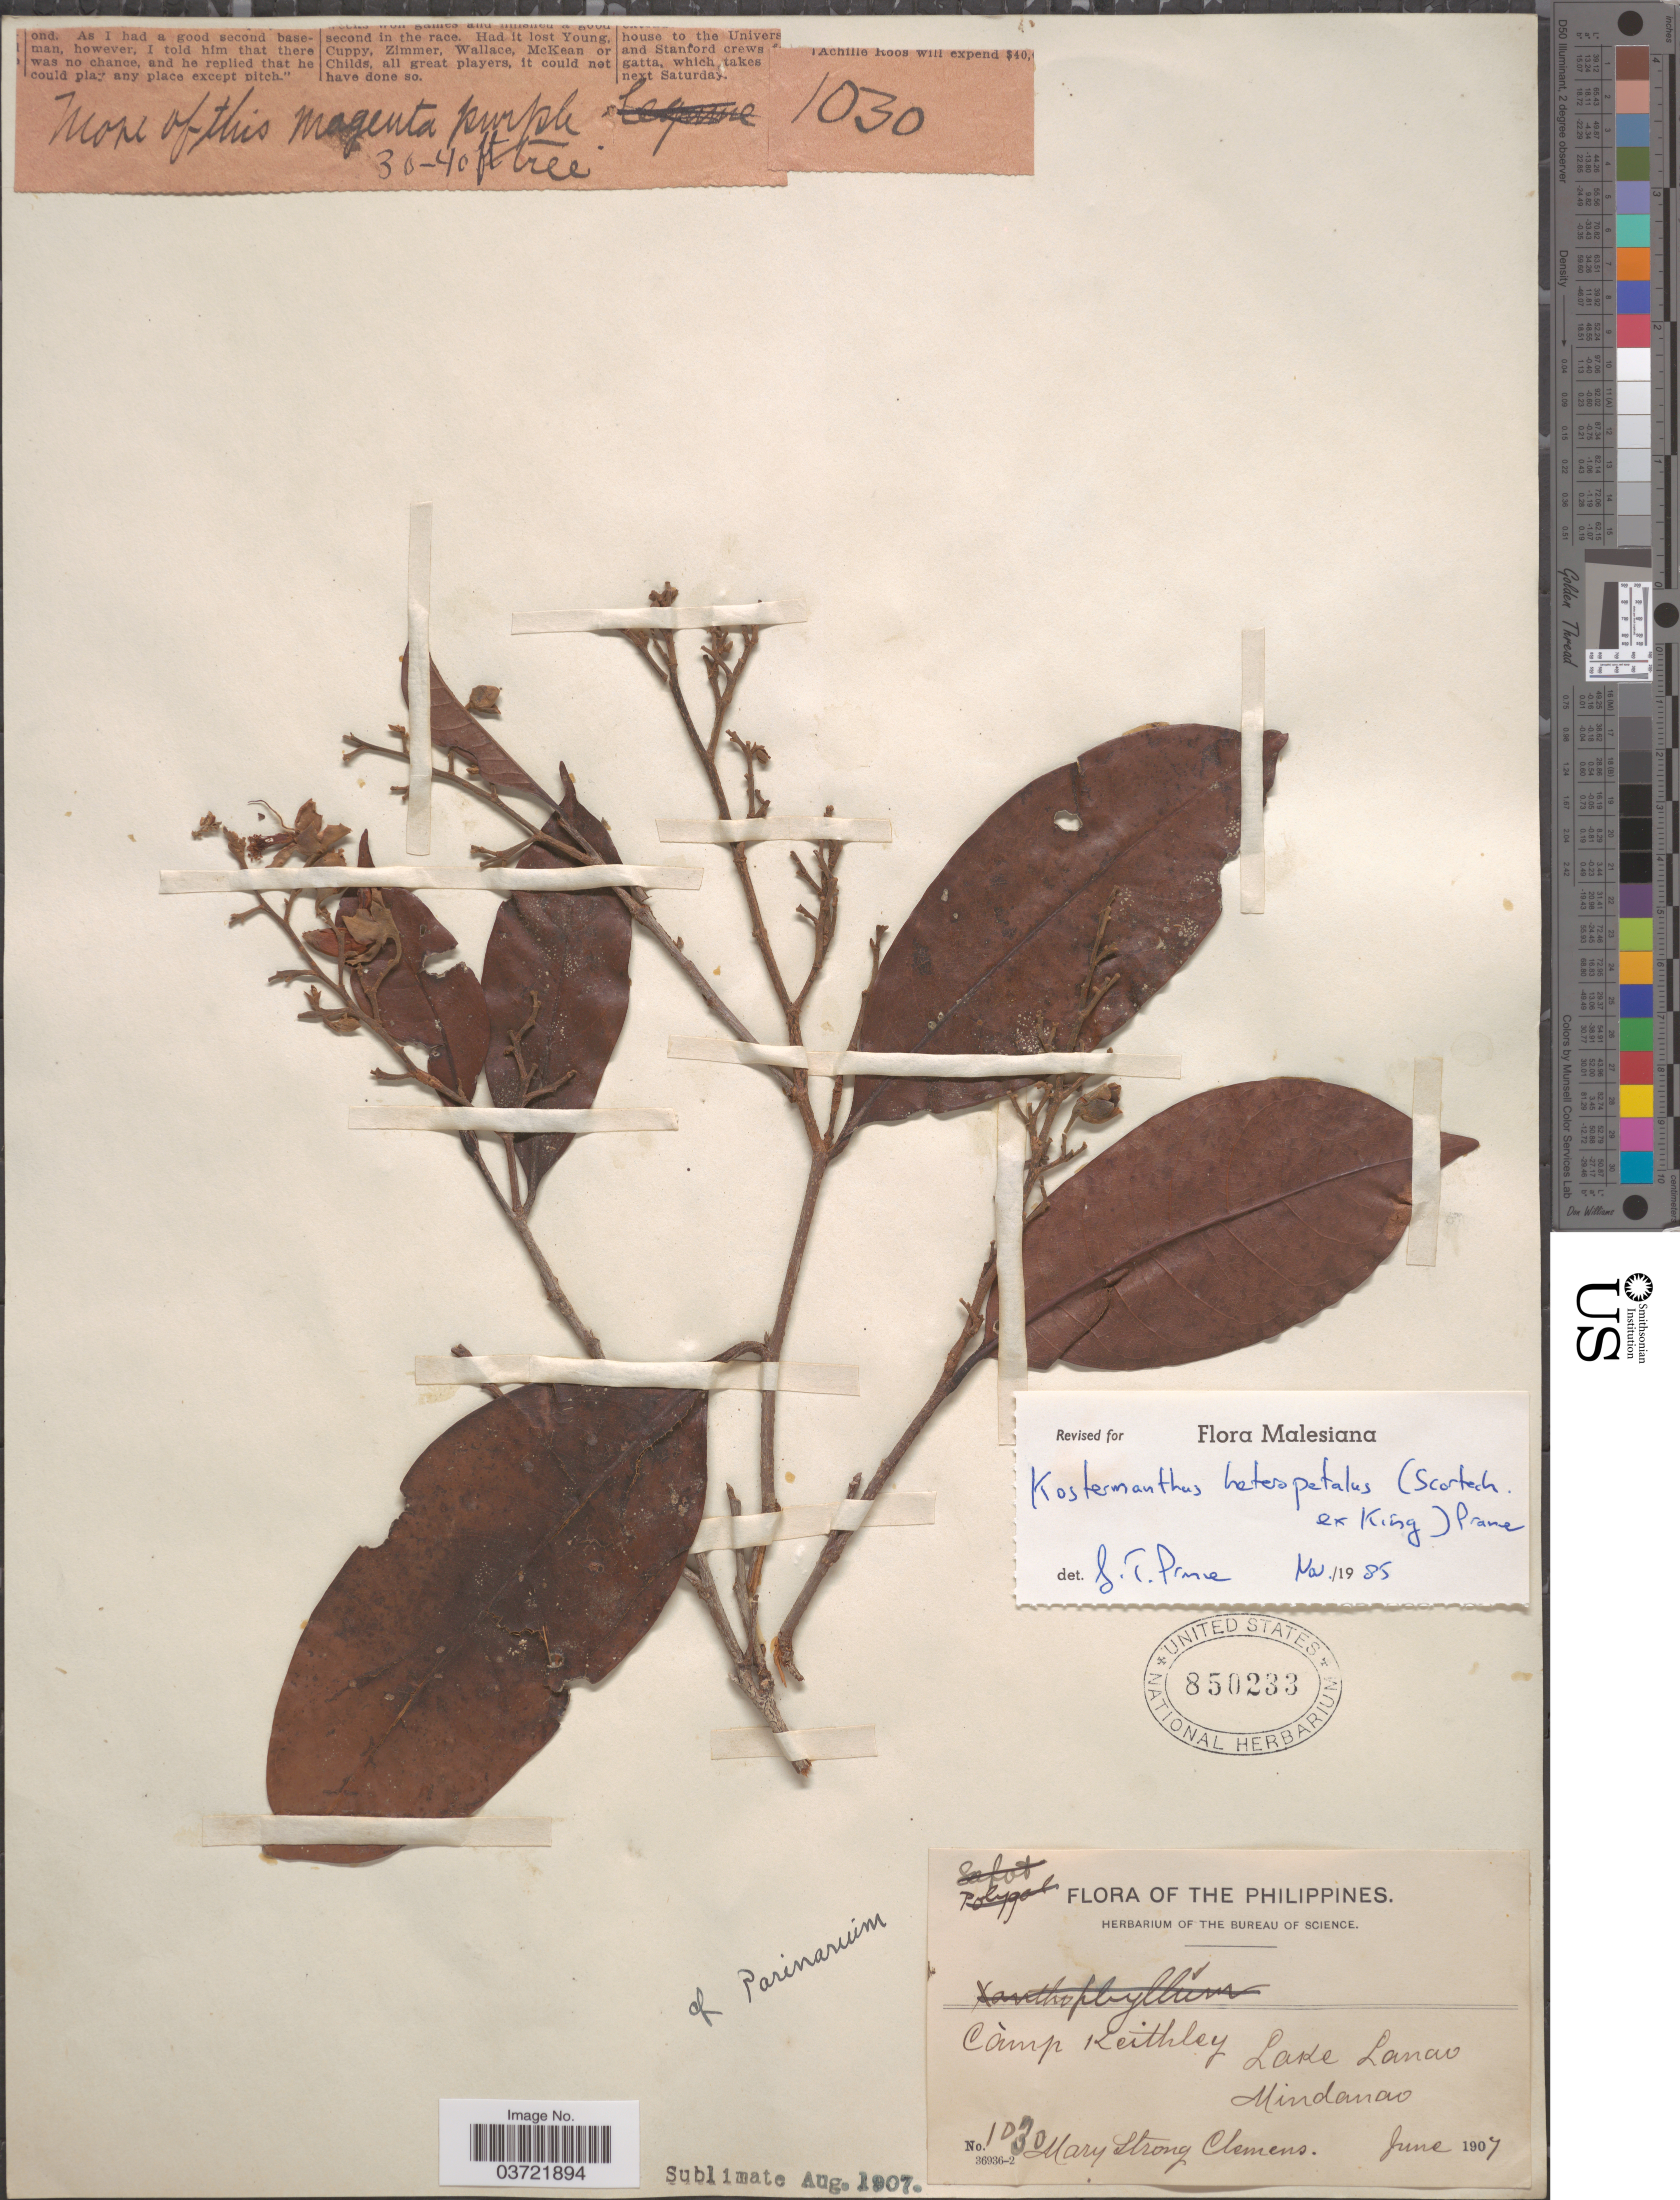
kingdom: Plantae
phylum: Tracheophyta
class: Magnoliopsida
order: Malpighiales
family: Chrysobalanaceae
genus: Kostermanthus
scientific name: Kostermanthus heteropetalus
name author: (Scort. ex King) Prance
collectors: M. S. Clemens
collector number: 1030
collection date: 1907-06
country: Philippines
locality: Camp Keithley. Lake Lanao. Mindanao.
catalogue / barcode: US 850233